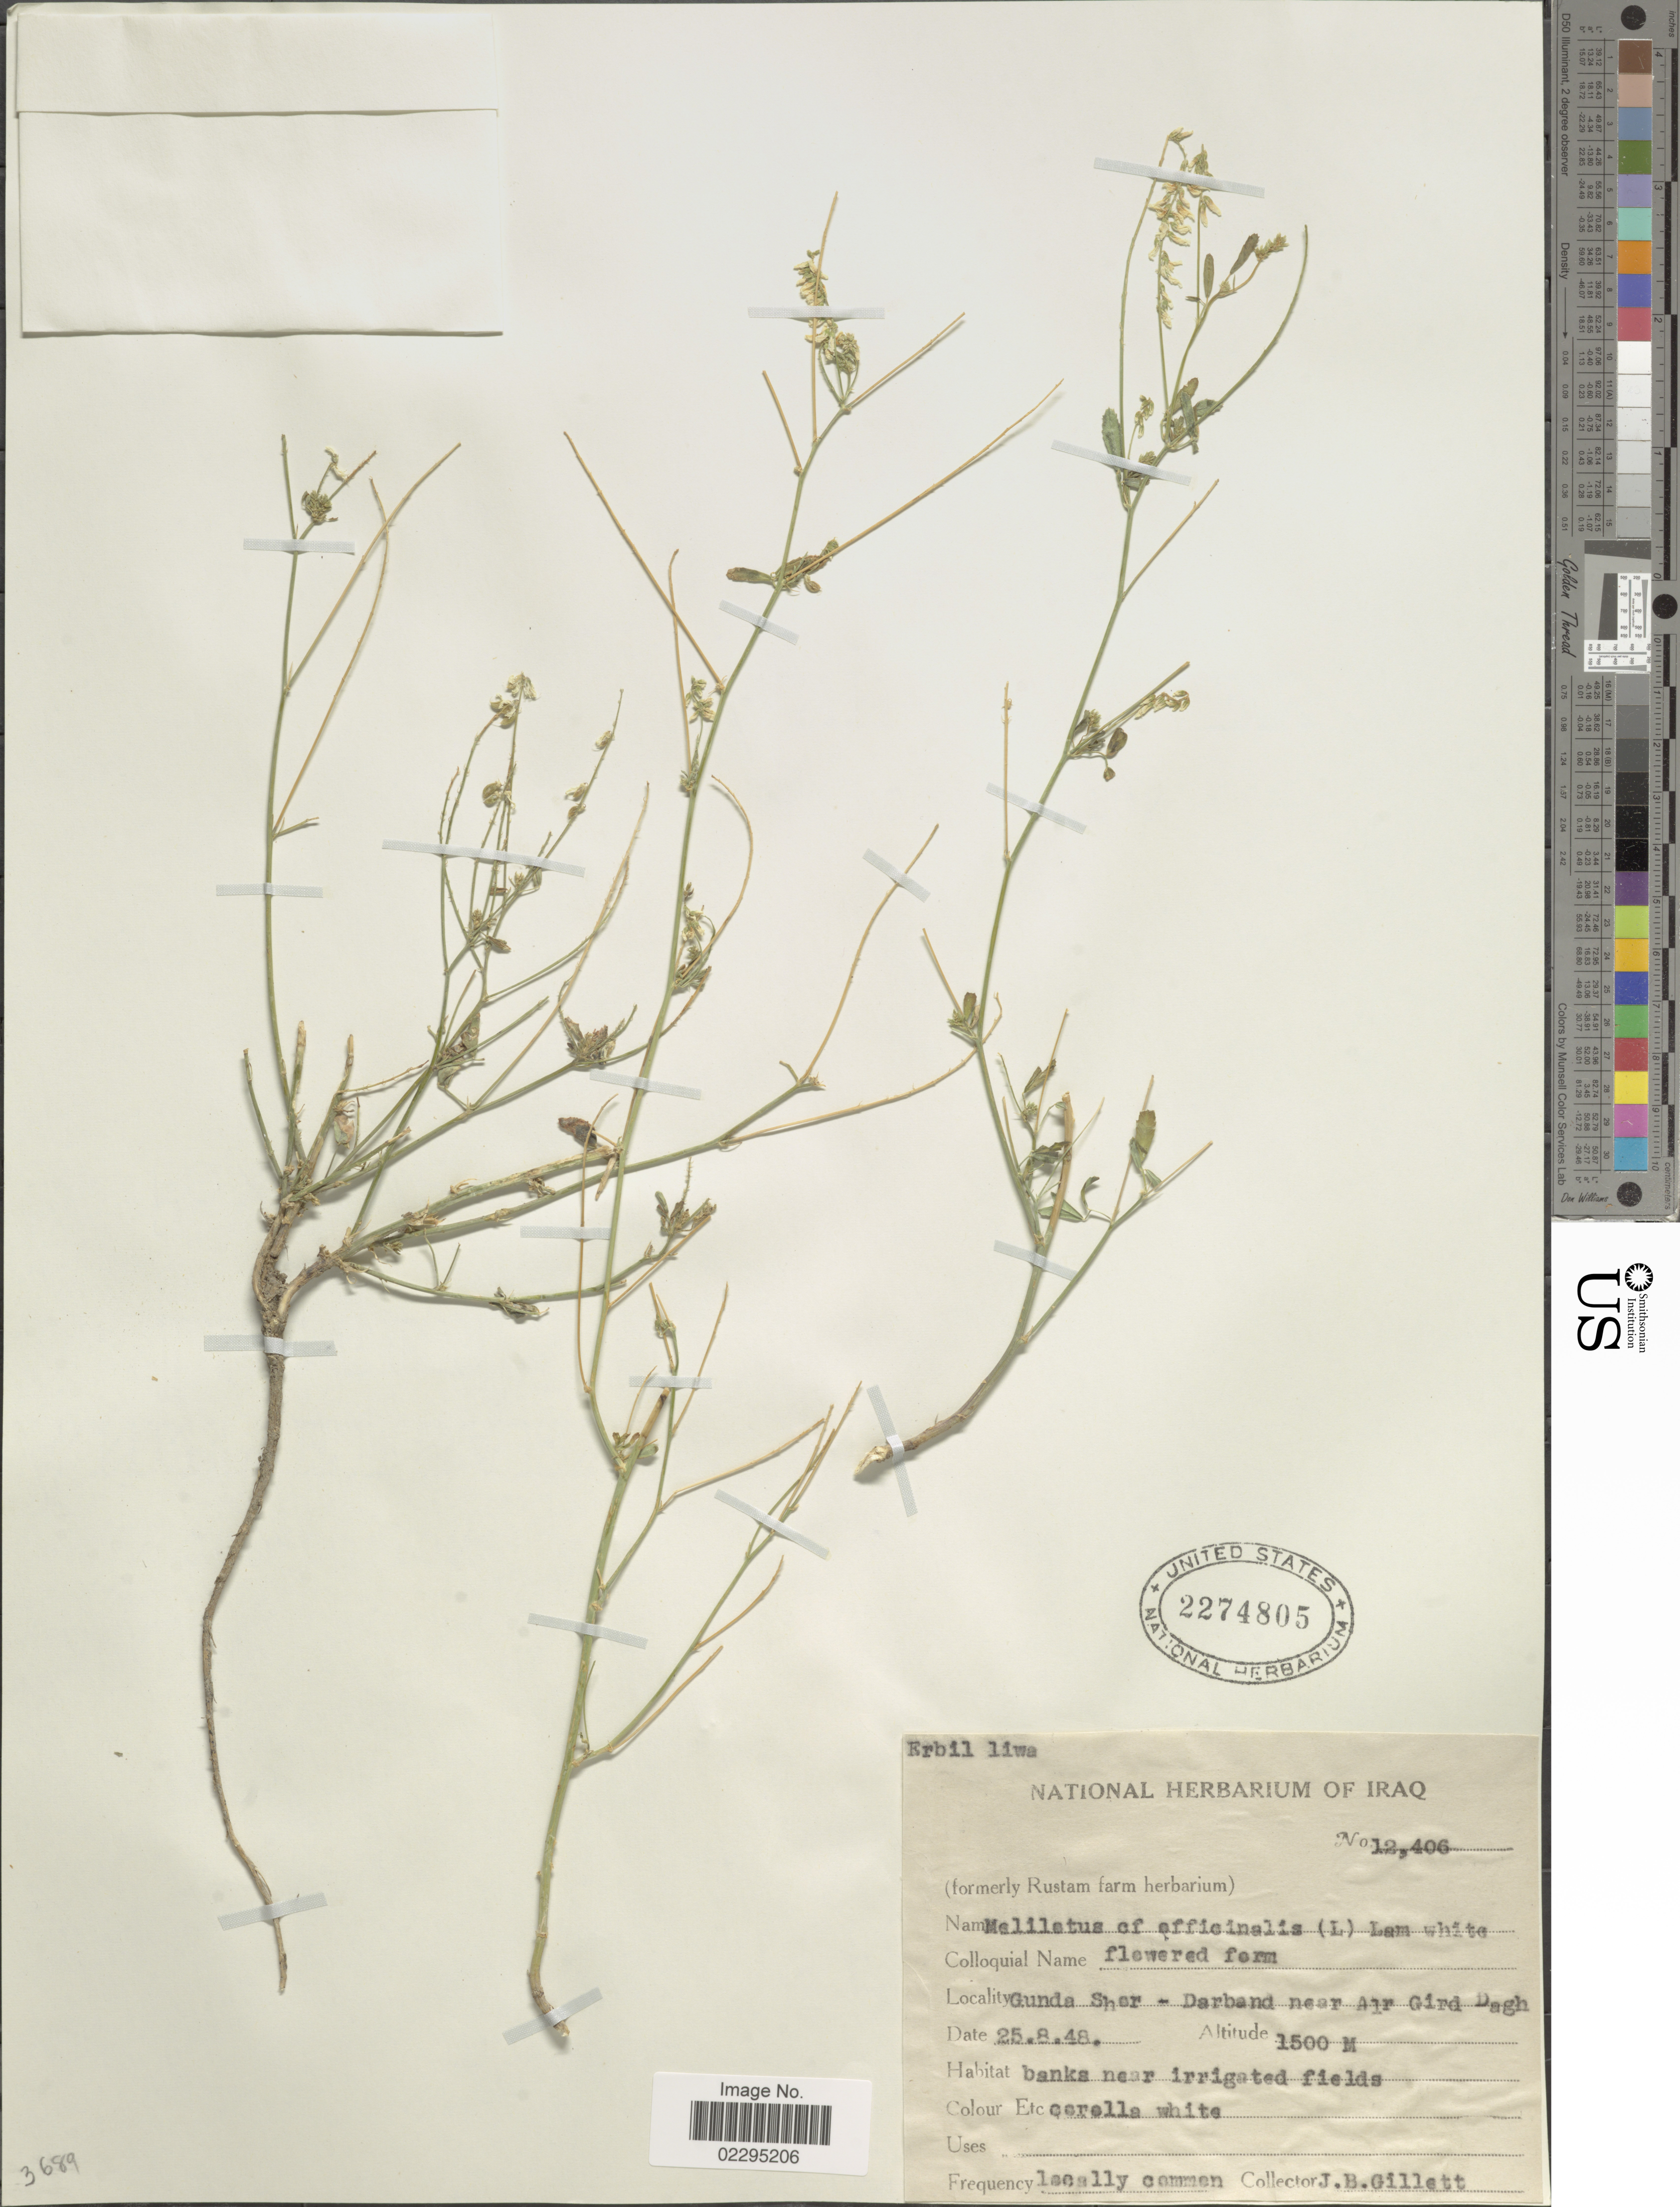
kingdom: Plantae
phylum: Tracheophyta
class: Magnoliopsida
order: Fabales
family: Fabaceae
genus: Melilotus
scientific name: Melilotus officinalis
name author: (L.) Lam.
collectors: J. B. Gillett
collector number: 12406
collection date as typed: Transcribed d/m/y: 25/8/48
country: Iraq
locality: Gunda Sher-Darband near Arl Gird Dagh.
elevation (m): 1500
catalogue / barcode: US 2274805